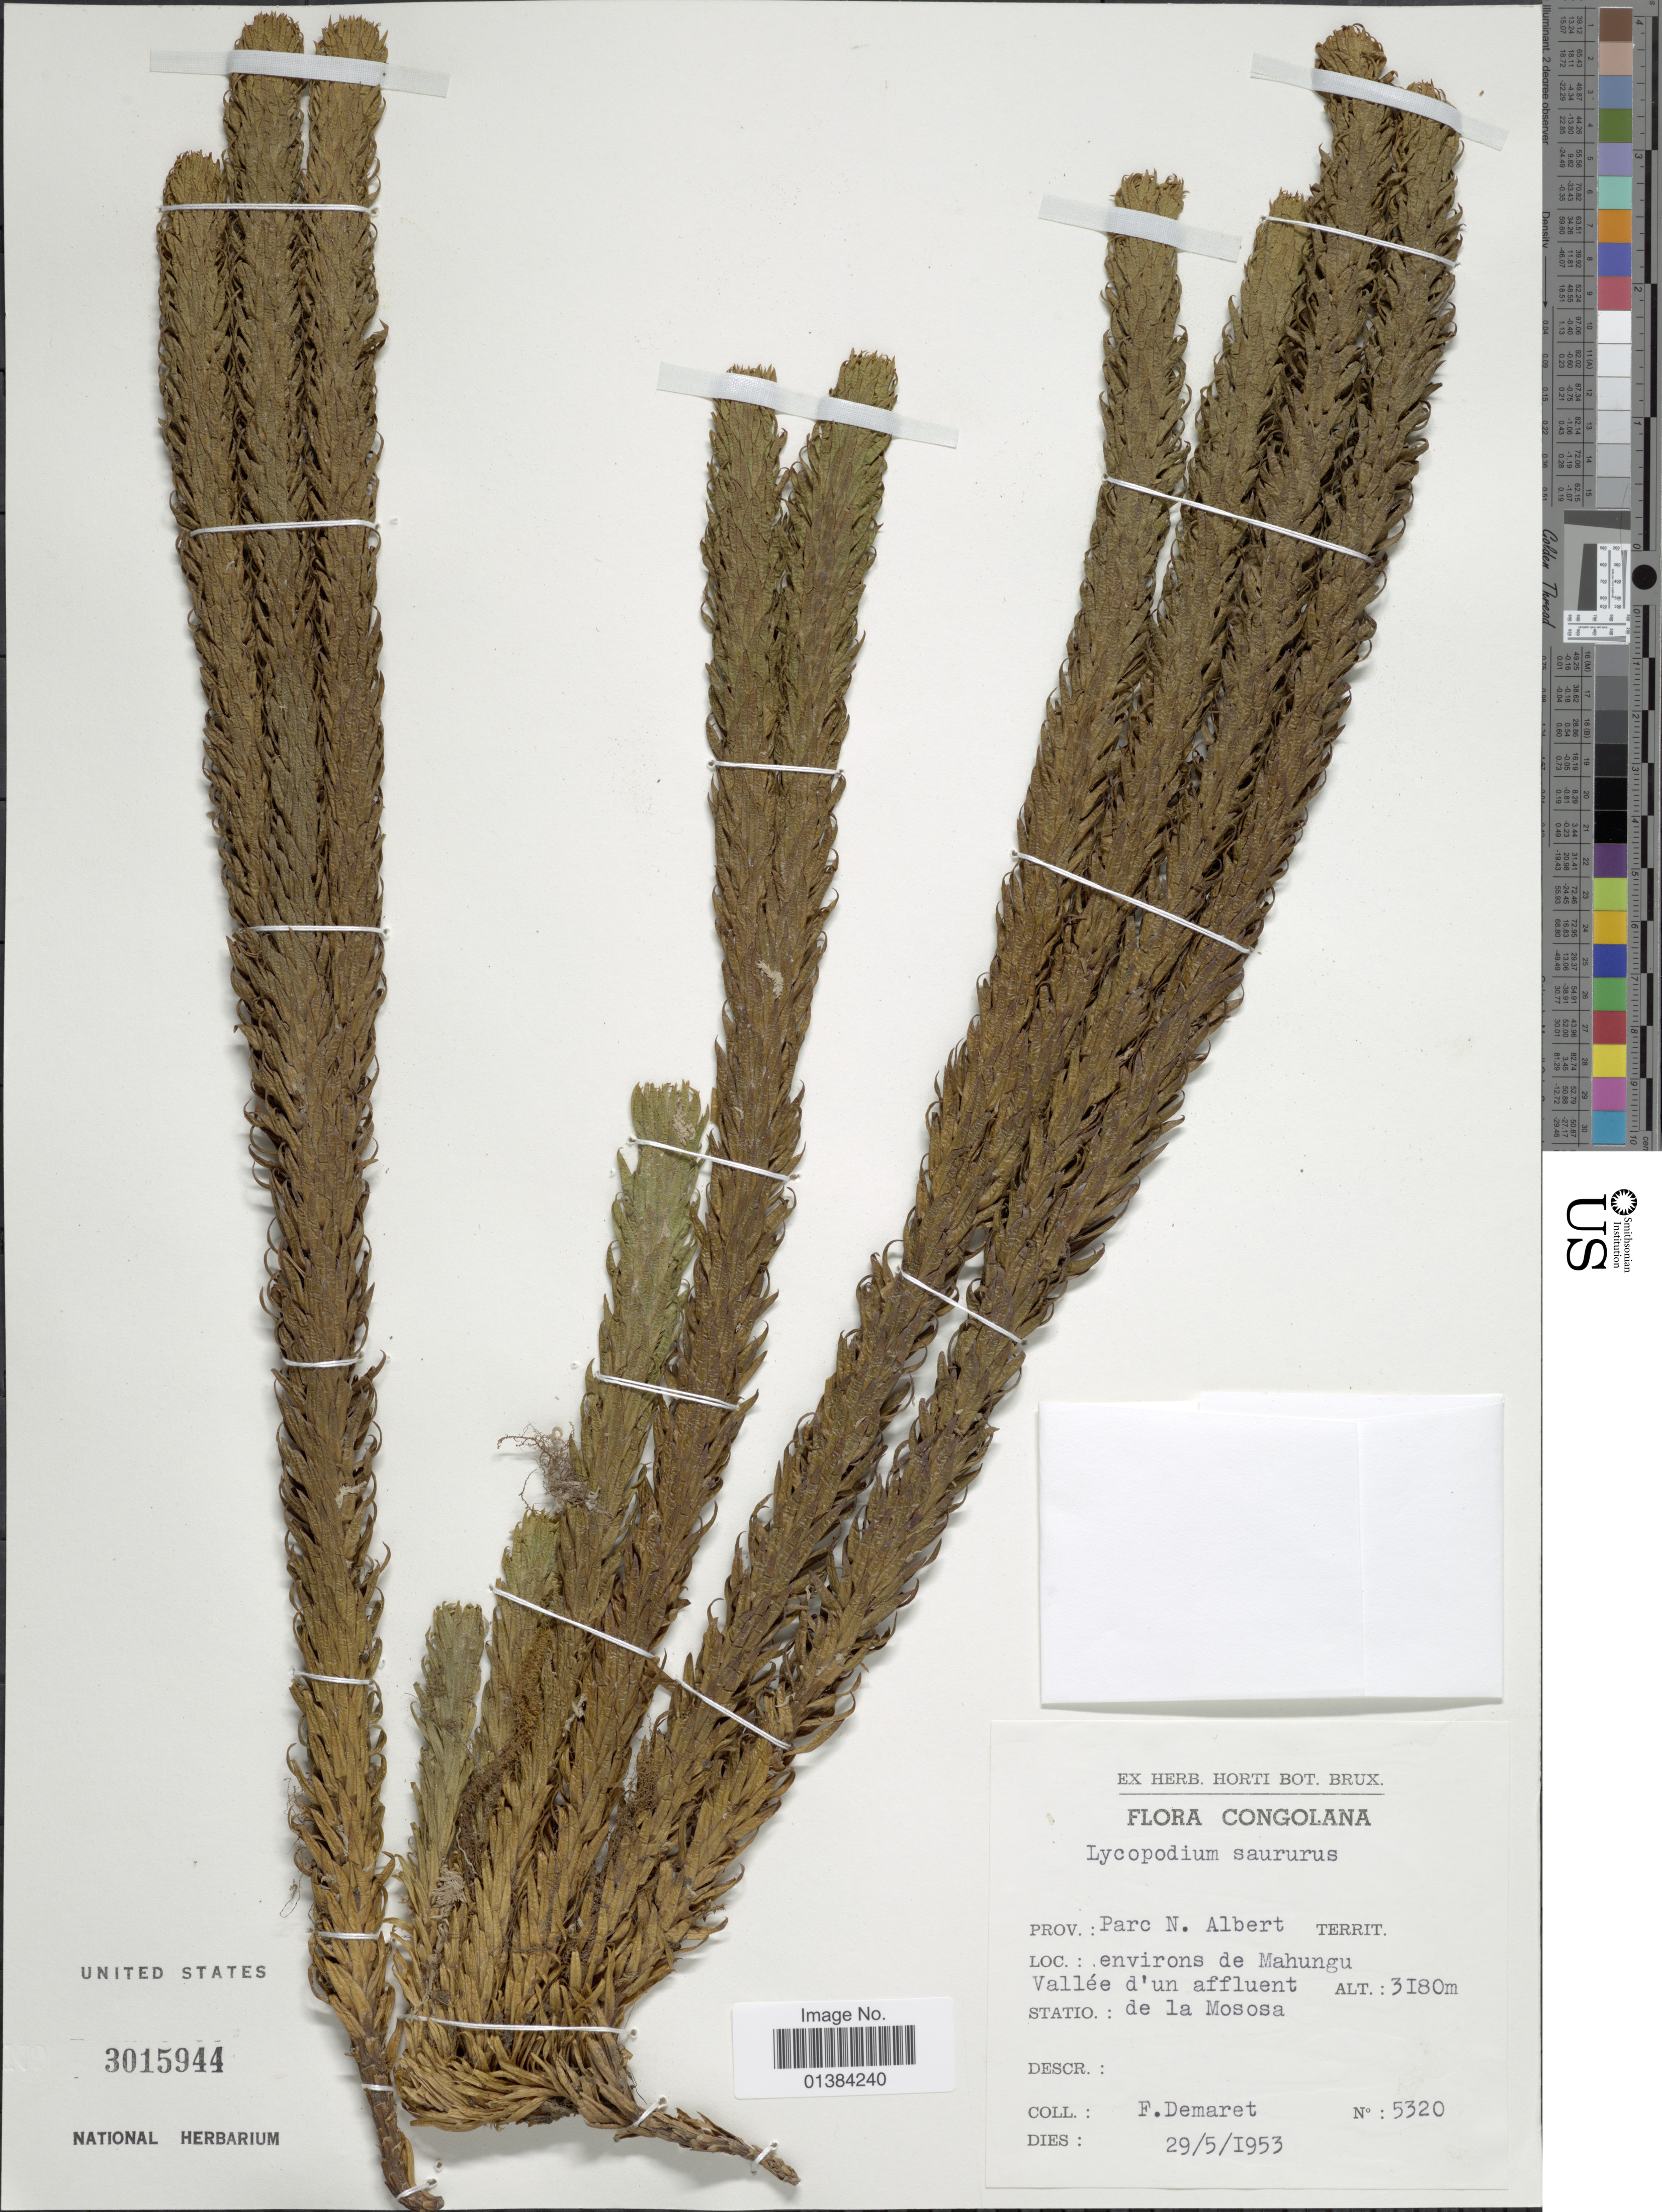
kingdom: Plantae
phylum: Tracheophyta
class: Lycopodiopsida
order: Lycopodiales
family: Lycopodiaceae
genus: Phlegmariurus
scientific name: Phlegmariurus saururus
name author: (Lam.) B. Øllg.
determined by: Field, A. R.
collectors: F. Demaret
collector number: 5320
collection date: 1953-05-29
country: Congo, Democratic Republic of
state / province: Nord-Kivu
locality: Congolana. Prov.: Parc N. Albert. Environs de Mahungu. Vallée d'un affluent de la Mososa.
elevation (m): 3180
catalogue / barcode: US 3015944